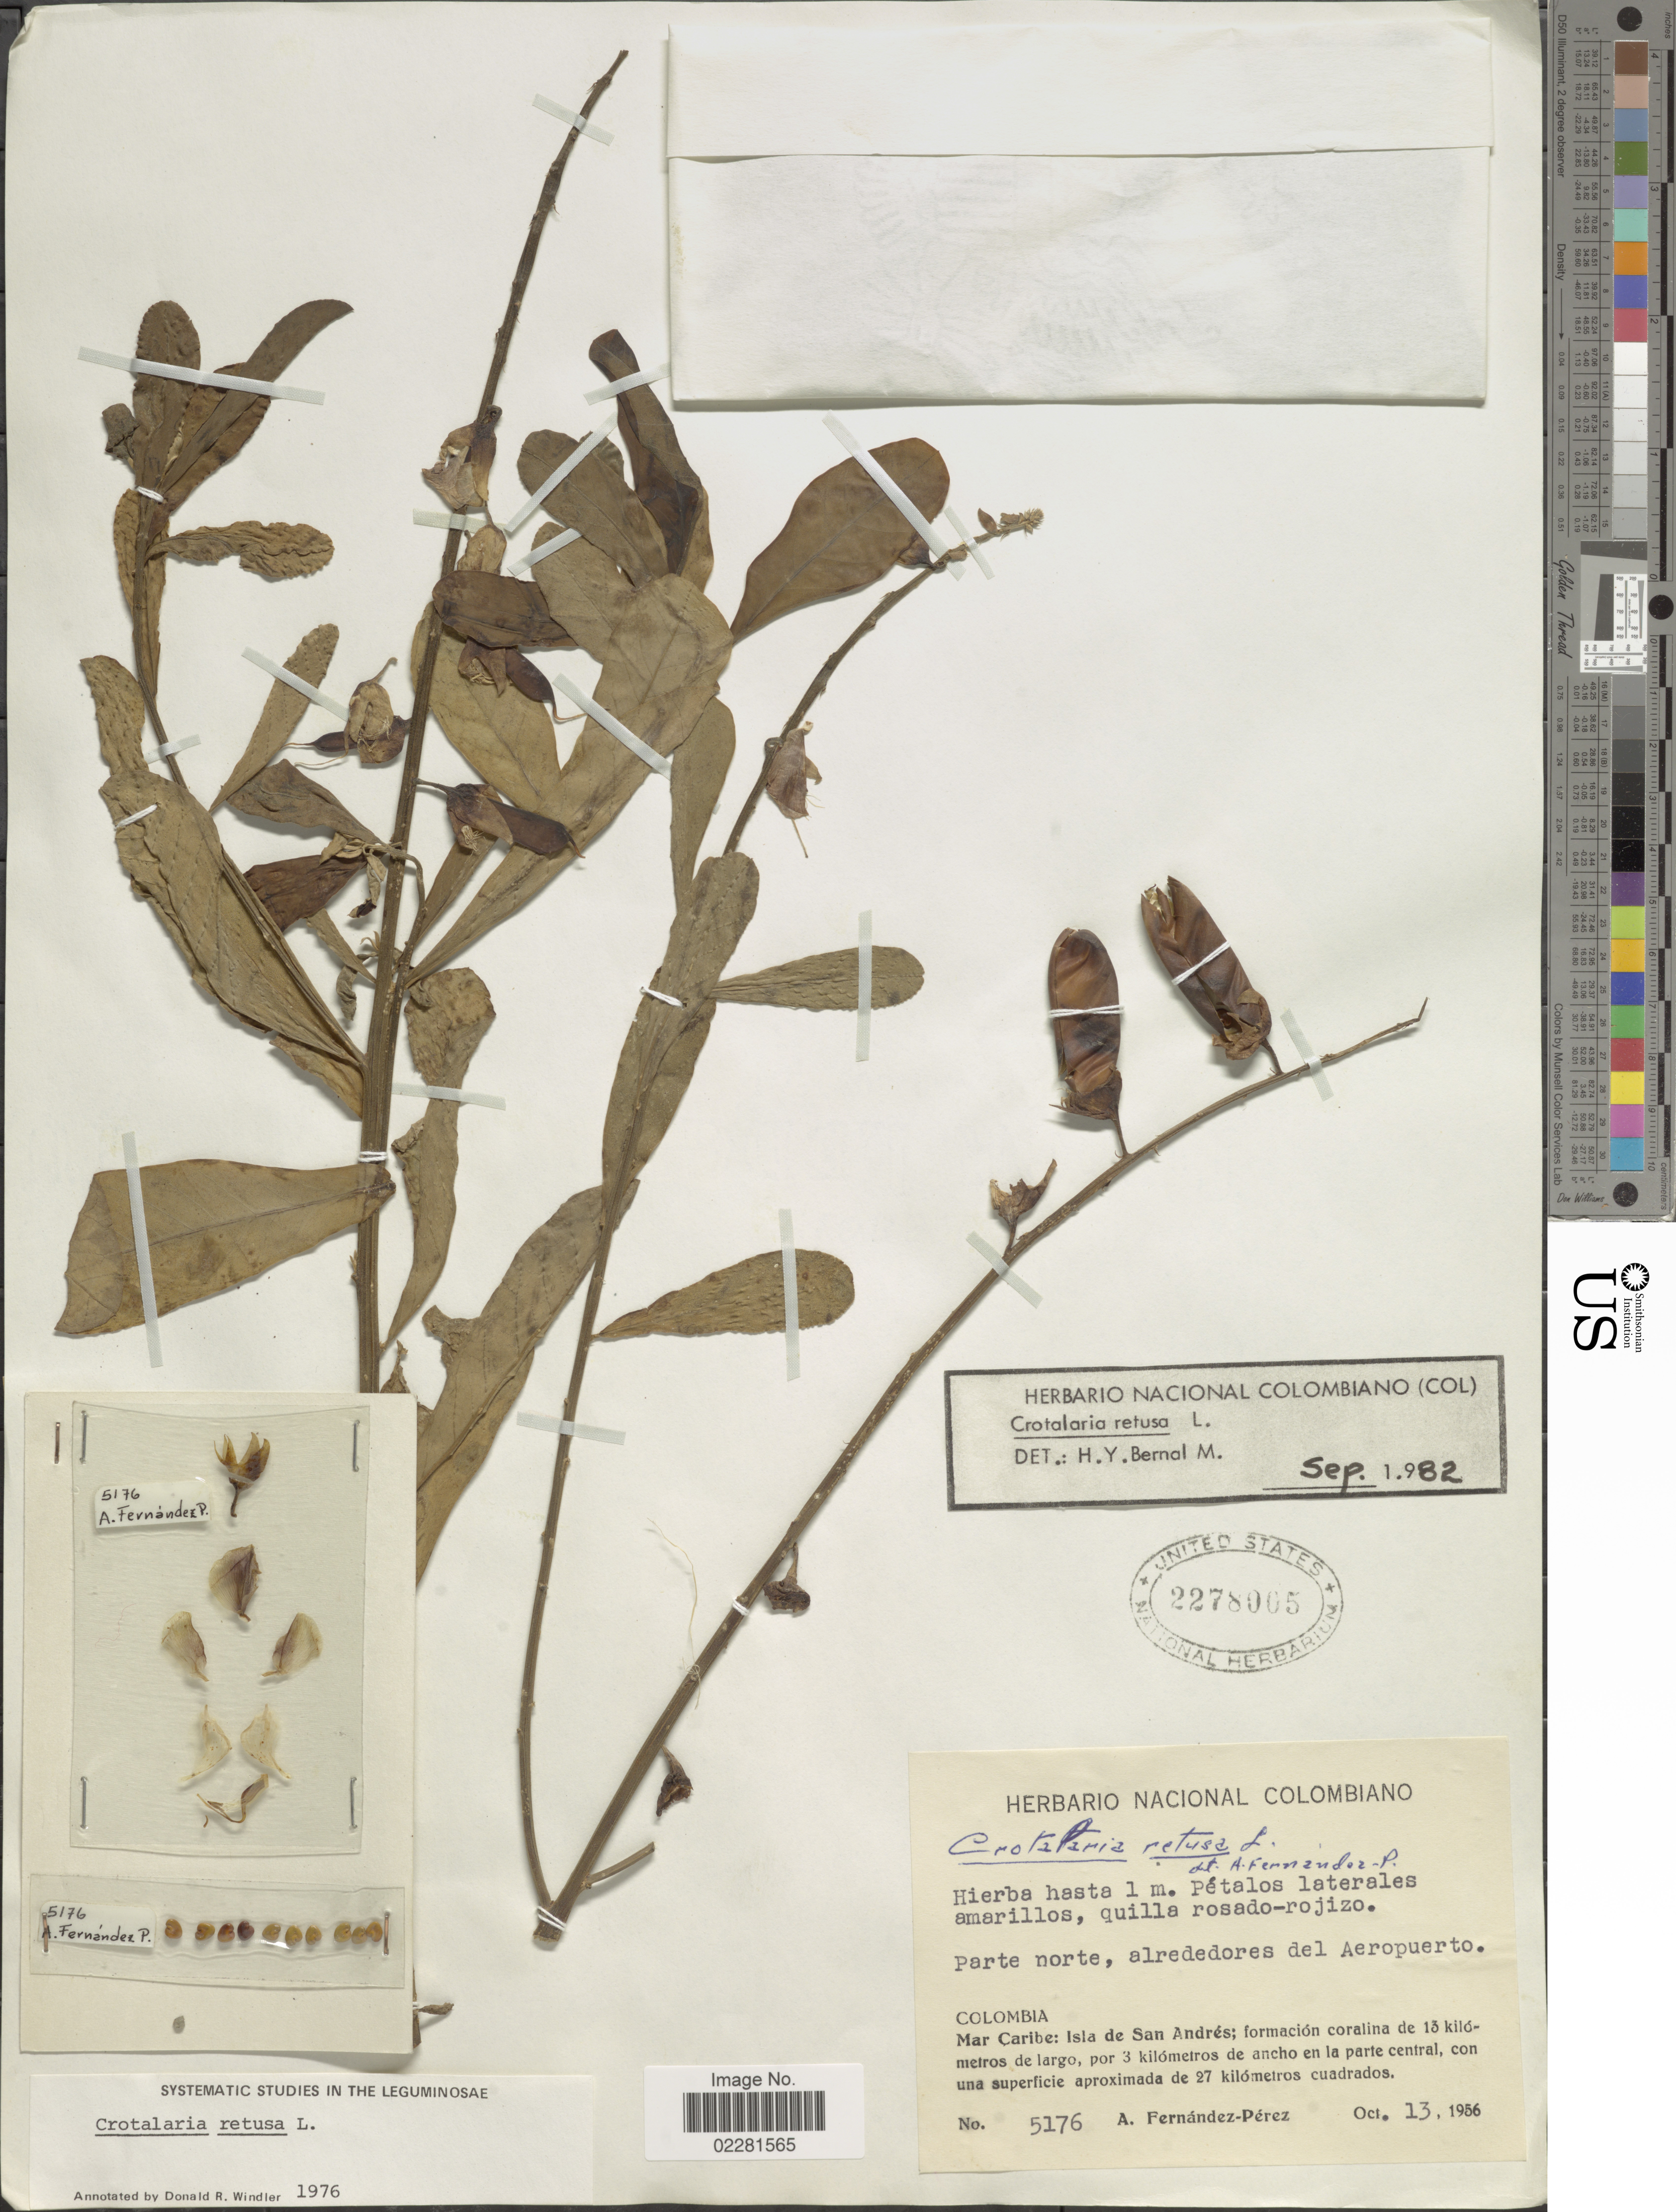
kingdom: Plantae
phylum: Tracheophyta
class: Magnoliopsida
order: Fabales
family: Fabaceae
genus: Crotalaria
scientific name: Crotalaria retusa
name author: L.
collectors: A. Fernández-Pérez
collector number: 5176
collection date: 1956-10-13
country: Colombia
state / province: San Andres y Providencia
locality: Parte norte, alrededores de Aeropuerto, Mar Caribe, Isla de San Andres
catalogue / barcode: US 2278005